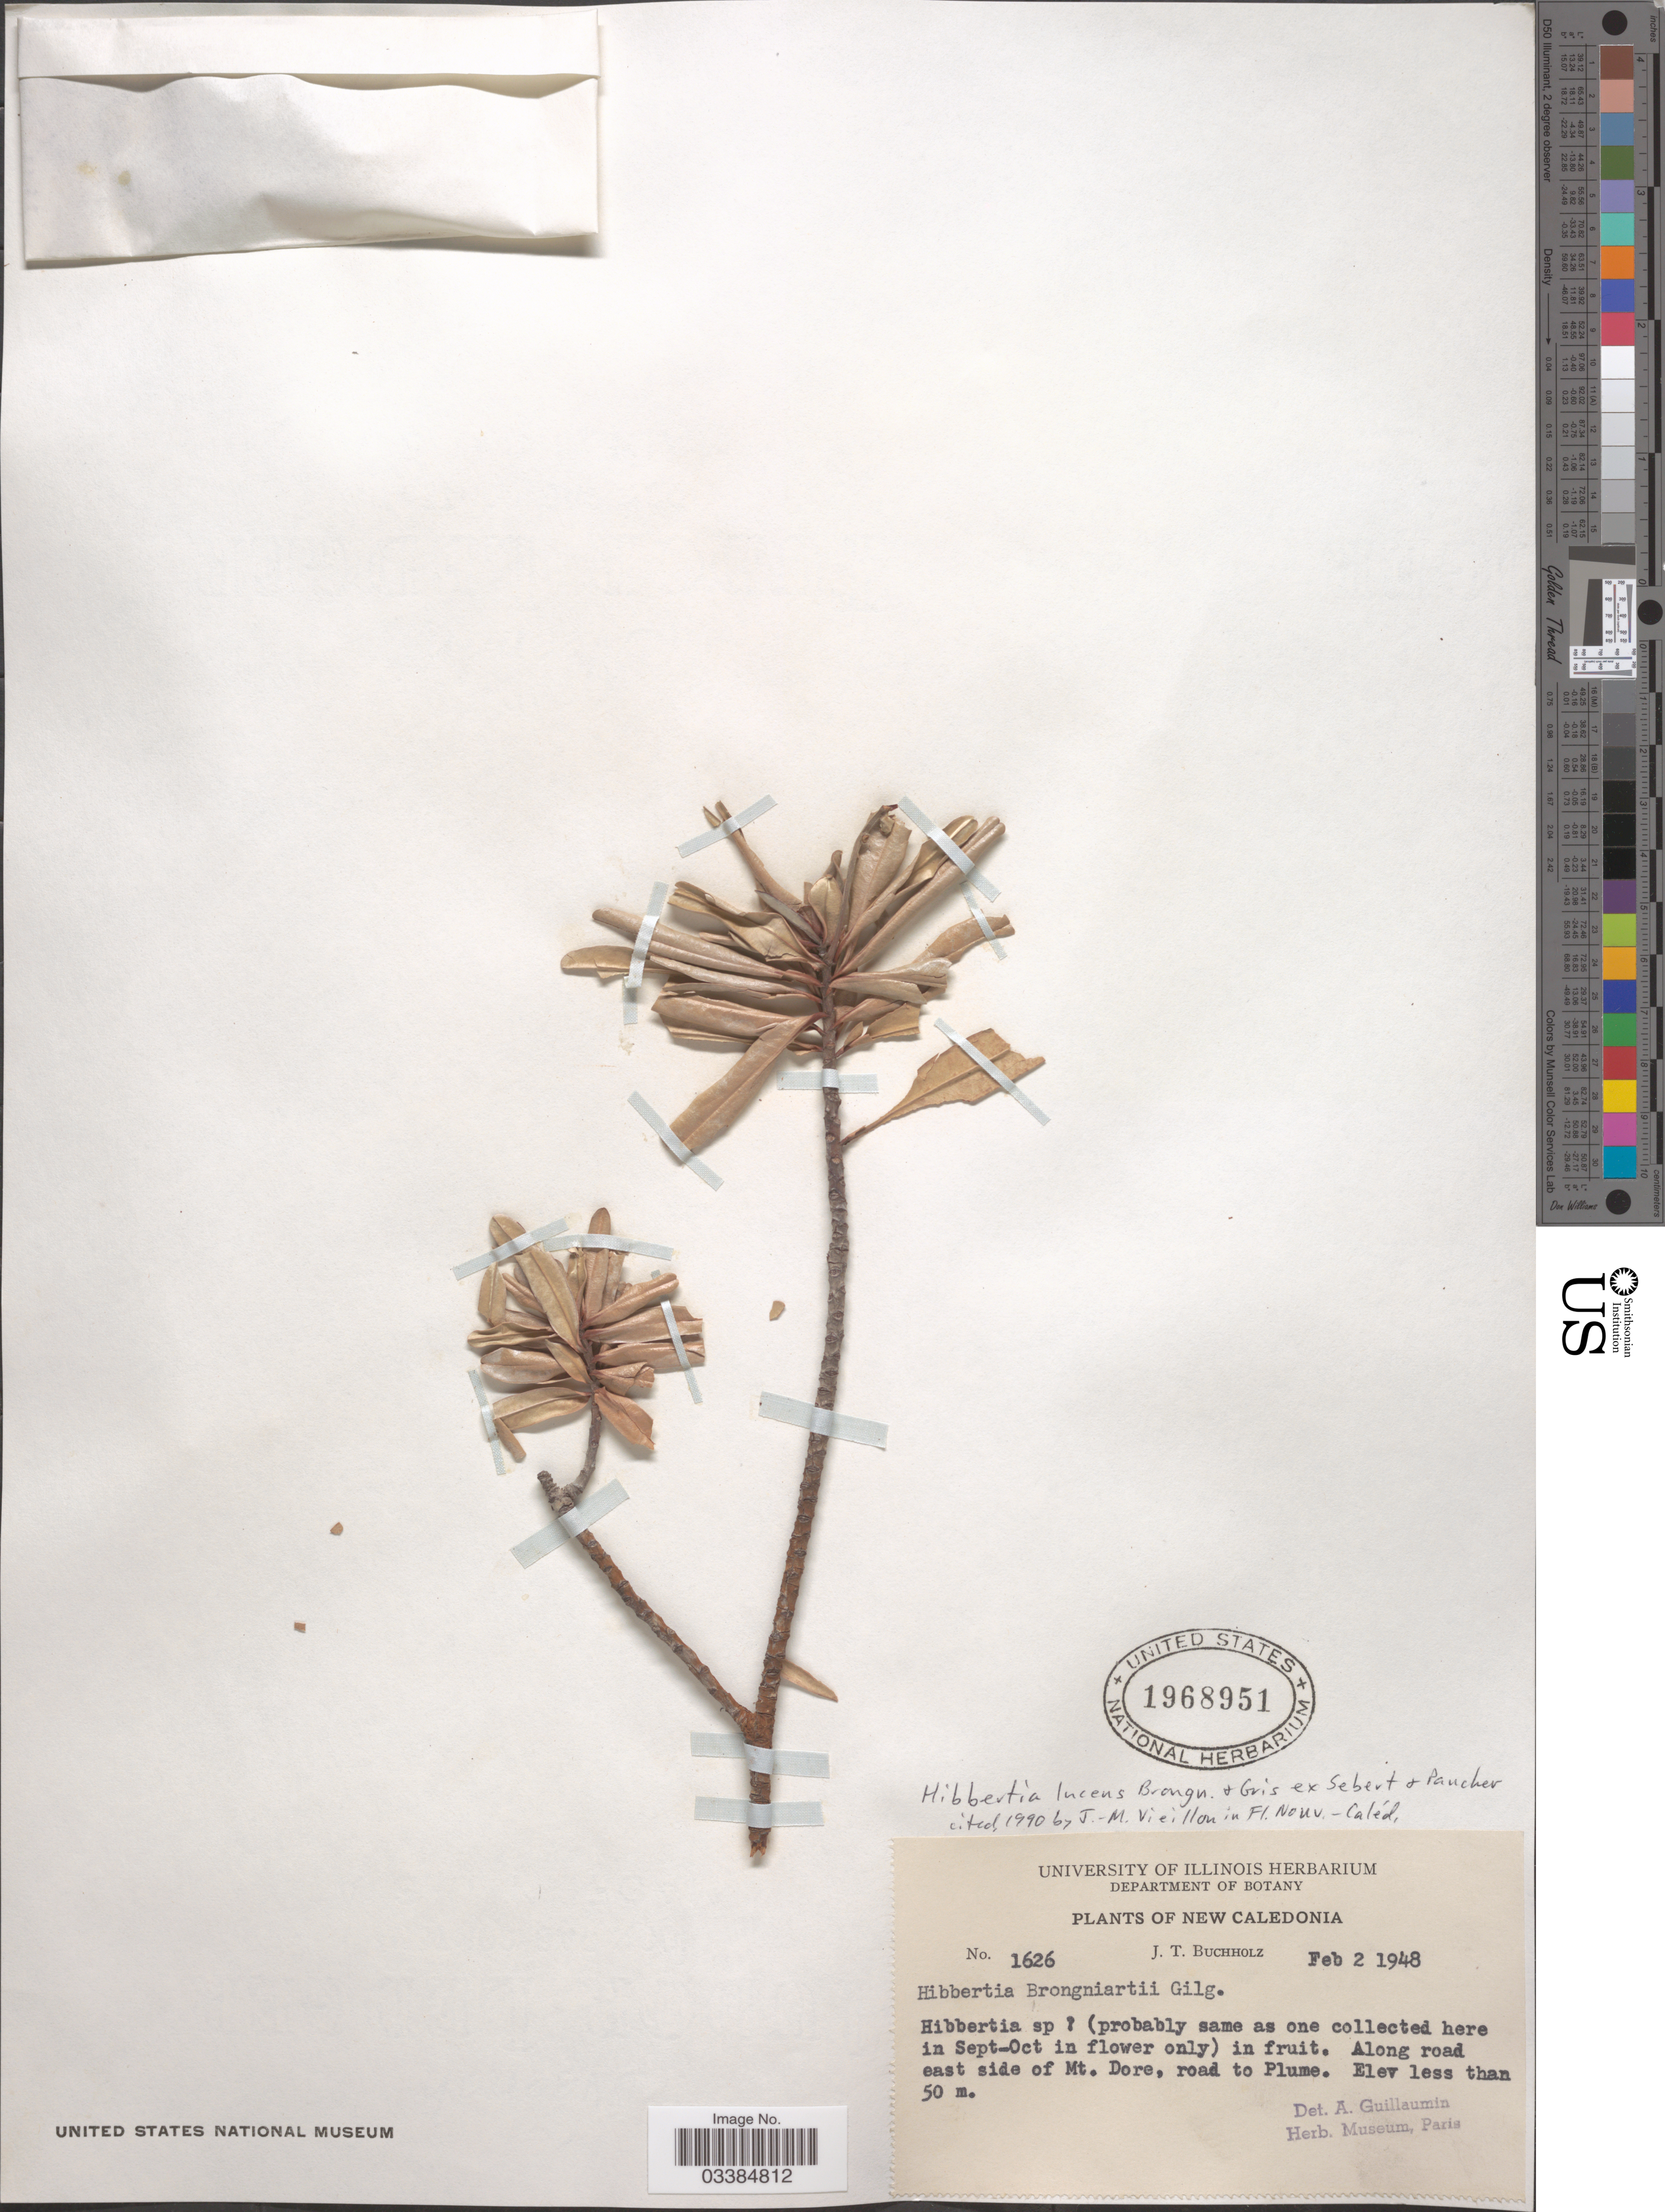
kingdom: Plantae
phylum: Tracheophyta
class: Magnoliopsida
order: Dilleniales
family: Dilleniaceae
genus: Hibbertia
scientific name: Hibbertia lucens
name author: Brongn. & Gris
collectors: J. T. Buchholz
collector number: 1626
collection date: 1948-02-02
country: New Caledonia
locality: Along road east side of Mt. Dore, road to Plume.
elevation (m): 50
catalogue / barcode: US 1968951